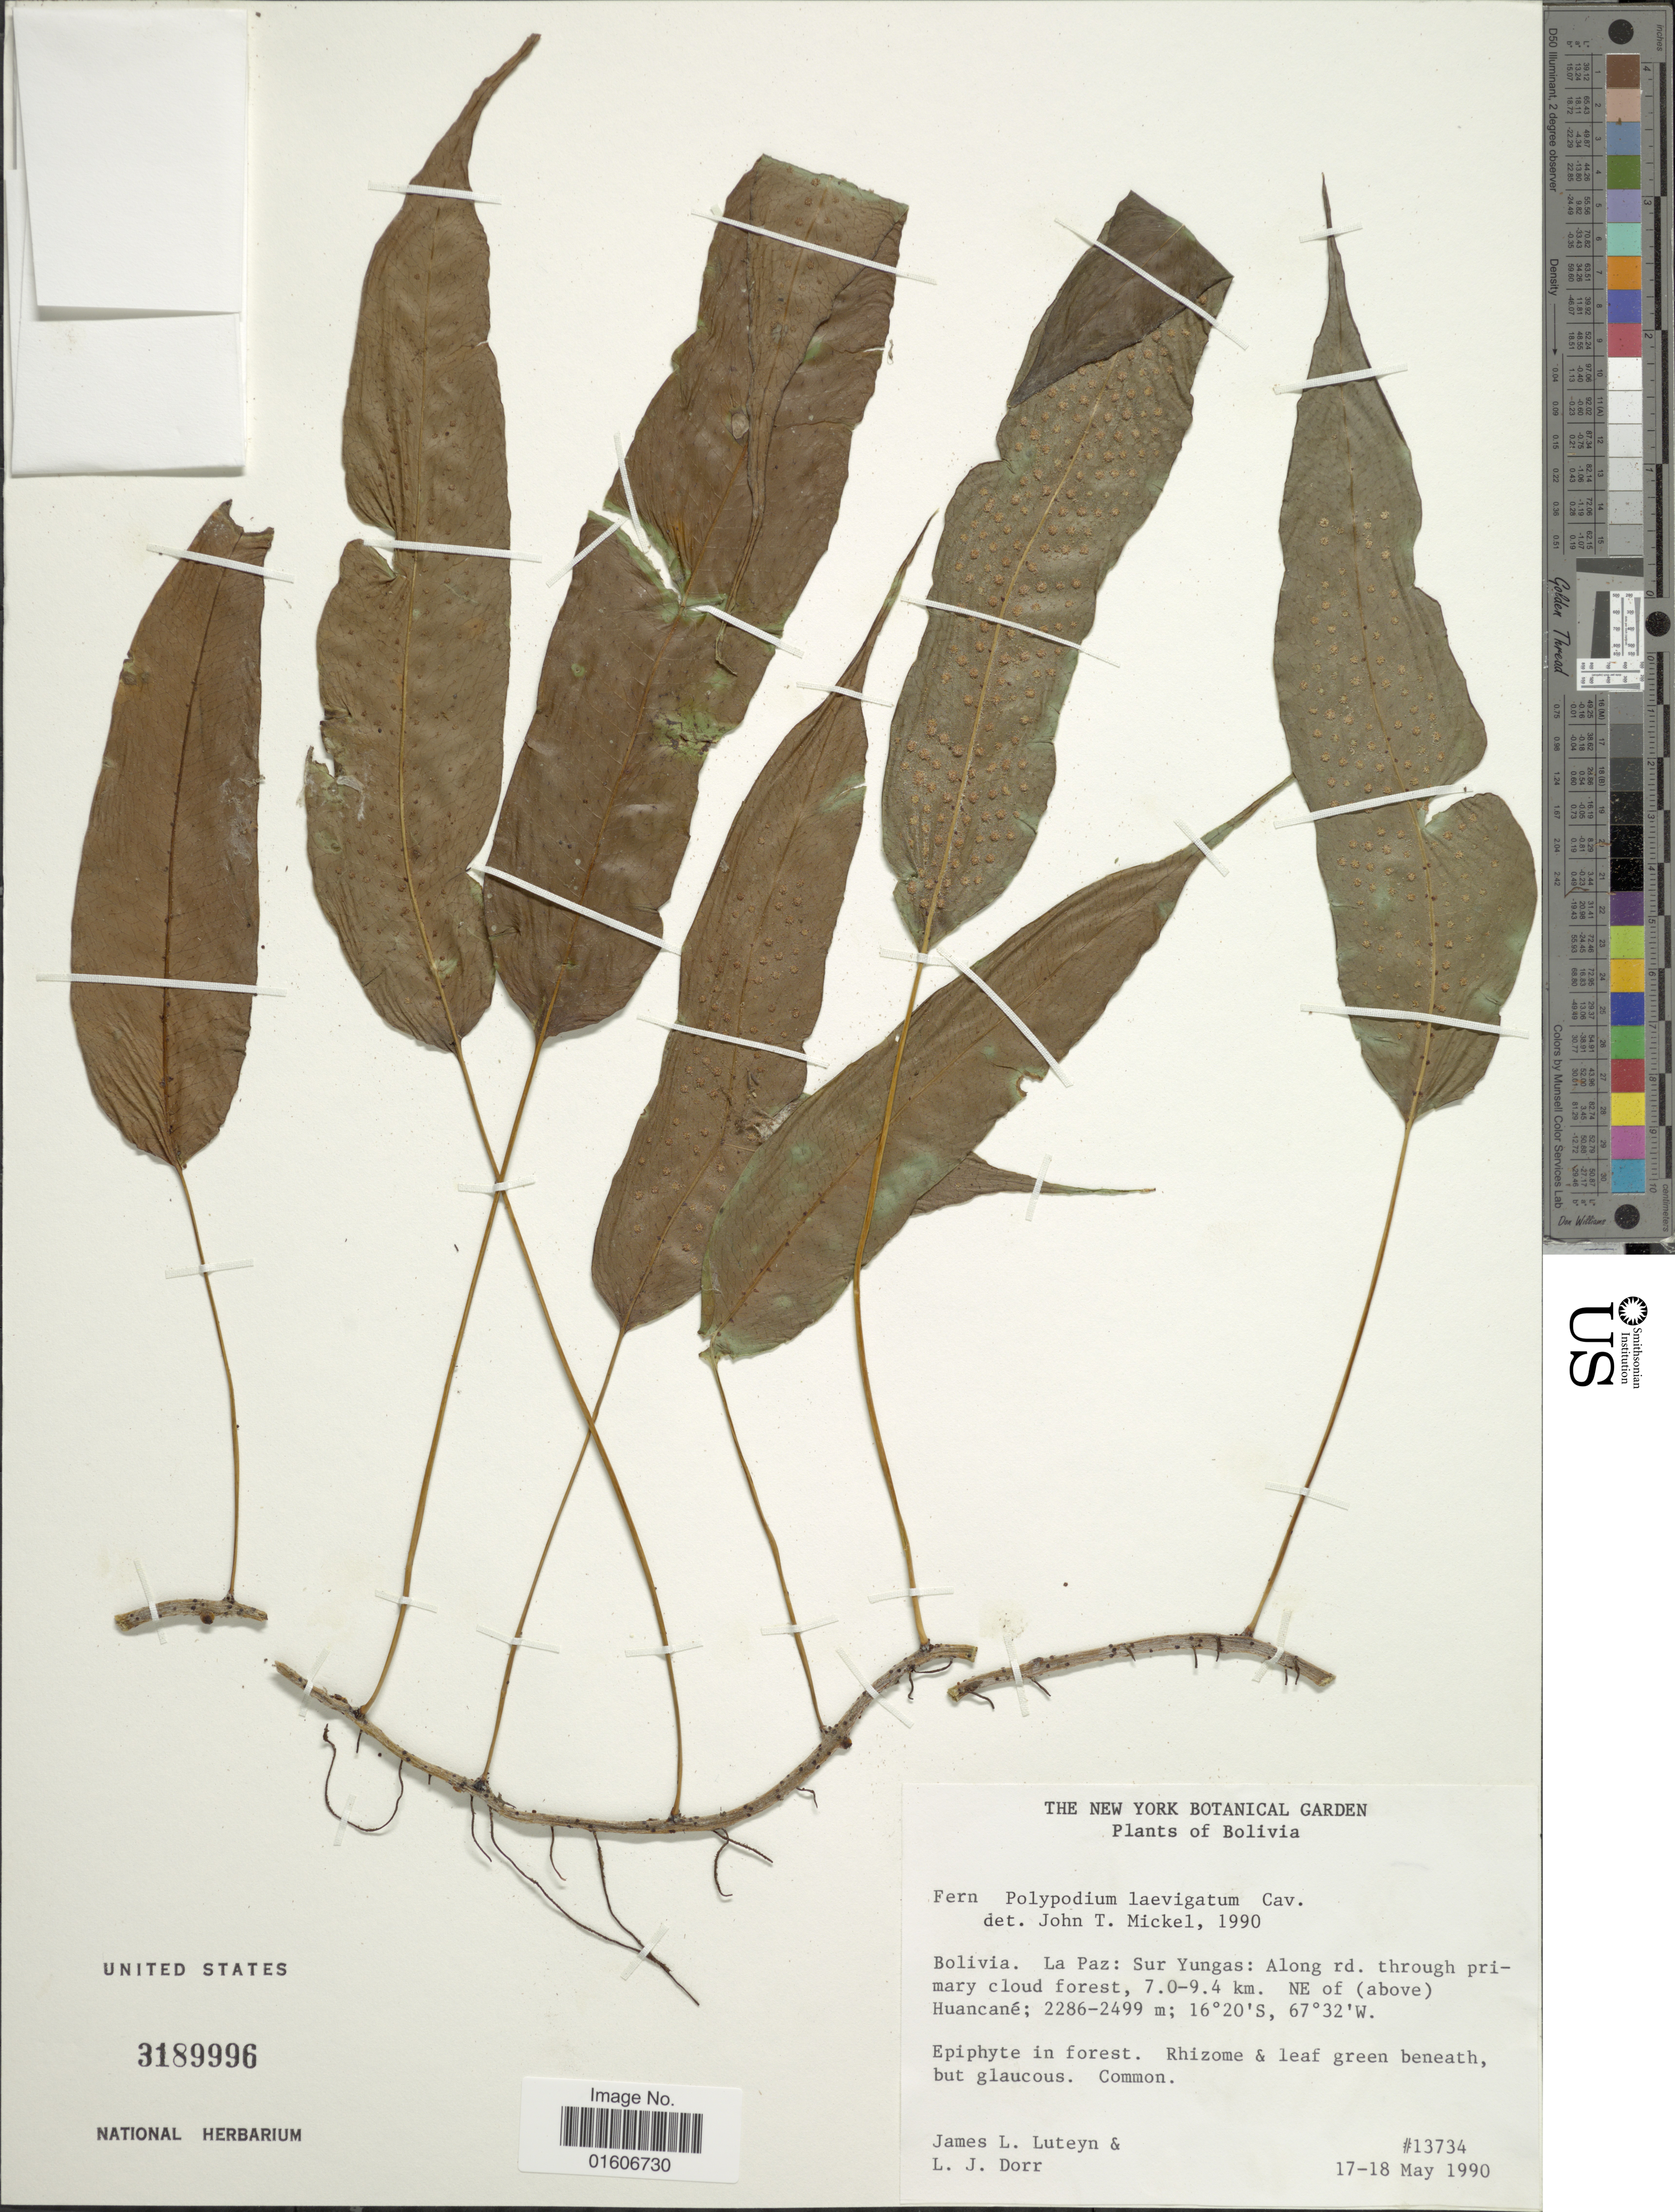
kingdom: Plantae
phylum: Tracheophyta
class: Polypodiopsida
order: Polypodiales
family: Polypodiaceae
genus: Serpocaulon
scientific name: Serpocaulon levigatum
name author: (Cav.) A.R. Sm.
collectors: J. L. Luteyn & L. J. Dorr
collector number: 13734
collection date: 1990-05-17/1990-05-18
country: Bolivia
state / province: La Paz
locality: Sur Yungas: Along rd. through primary cloud forest, 7.0-9.4 km. NE of (above) Huancané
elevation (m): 2286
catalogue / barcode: US 3189996